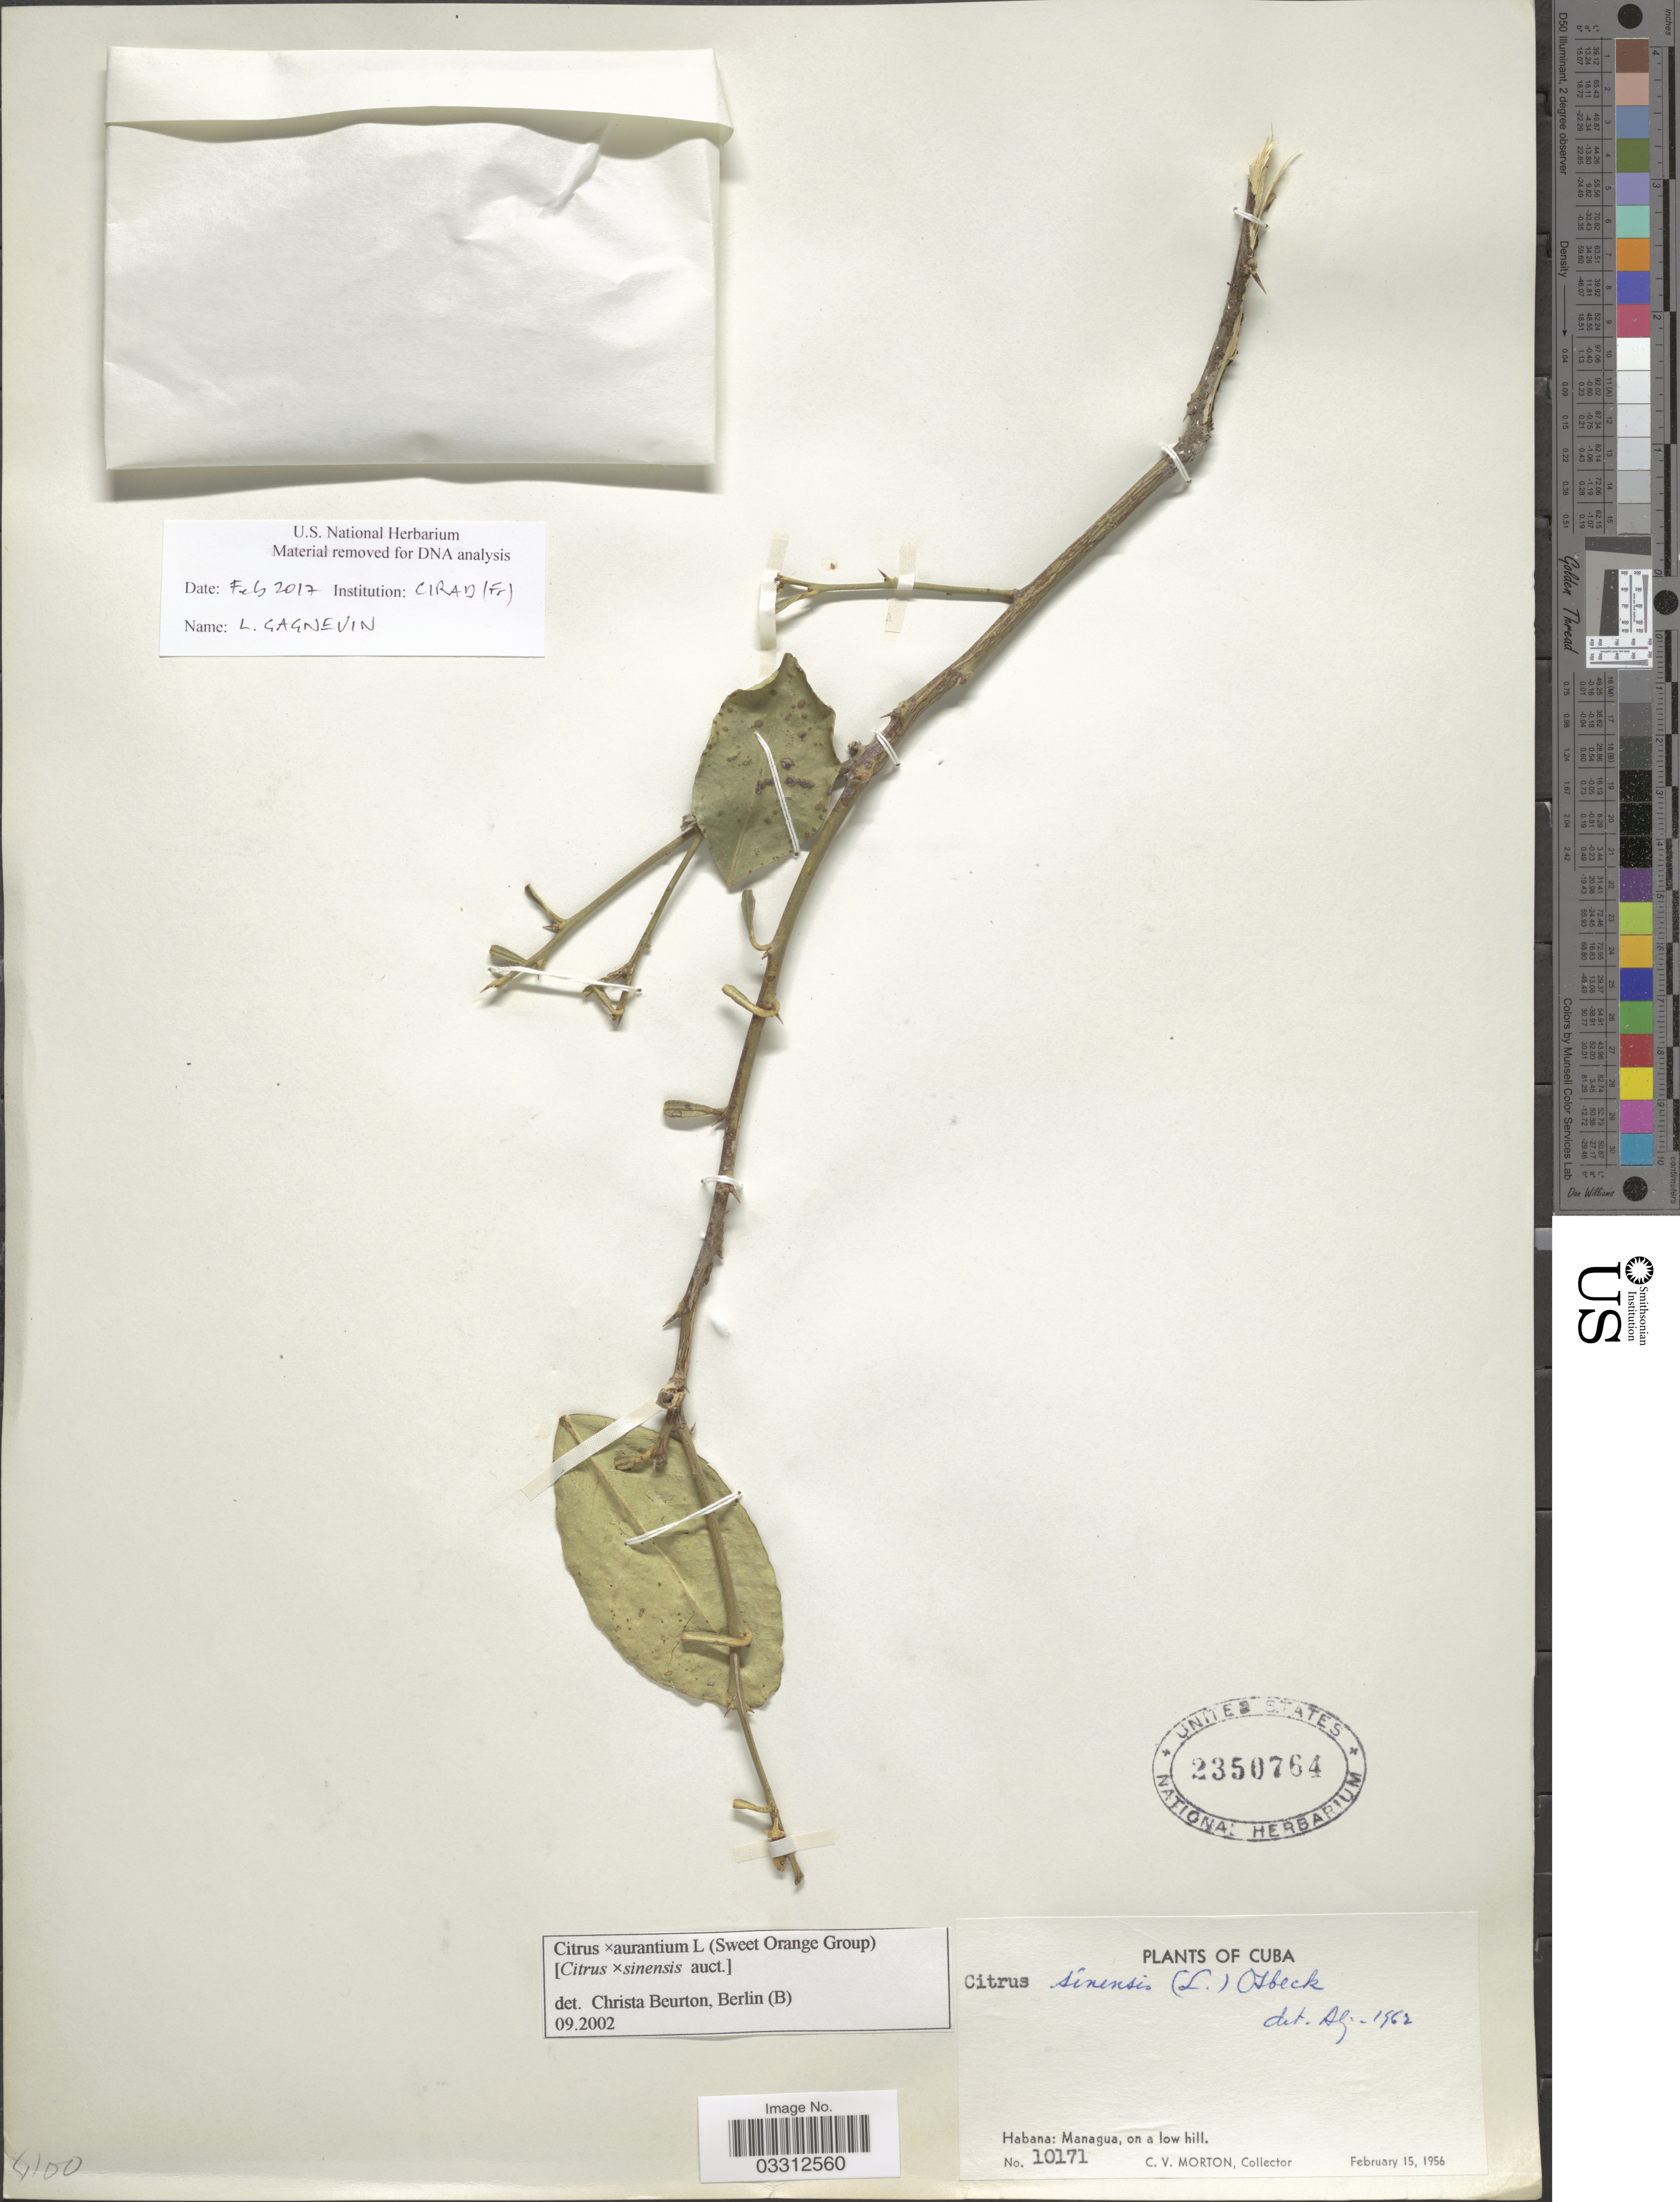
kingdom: Plantae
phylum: Tracheophyta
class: Magnoliopsida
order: Sapindales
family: Rutaceae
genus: Citrus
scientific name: Citrus x aurantium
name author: L.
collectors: C. V. Morton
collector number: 10171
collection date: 1956-02-15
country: Cuba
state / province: La Habana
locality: Habana: Managua, on a low hill.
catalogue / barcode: US 2350764